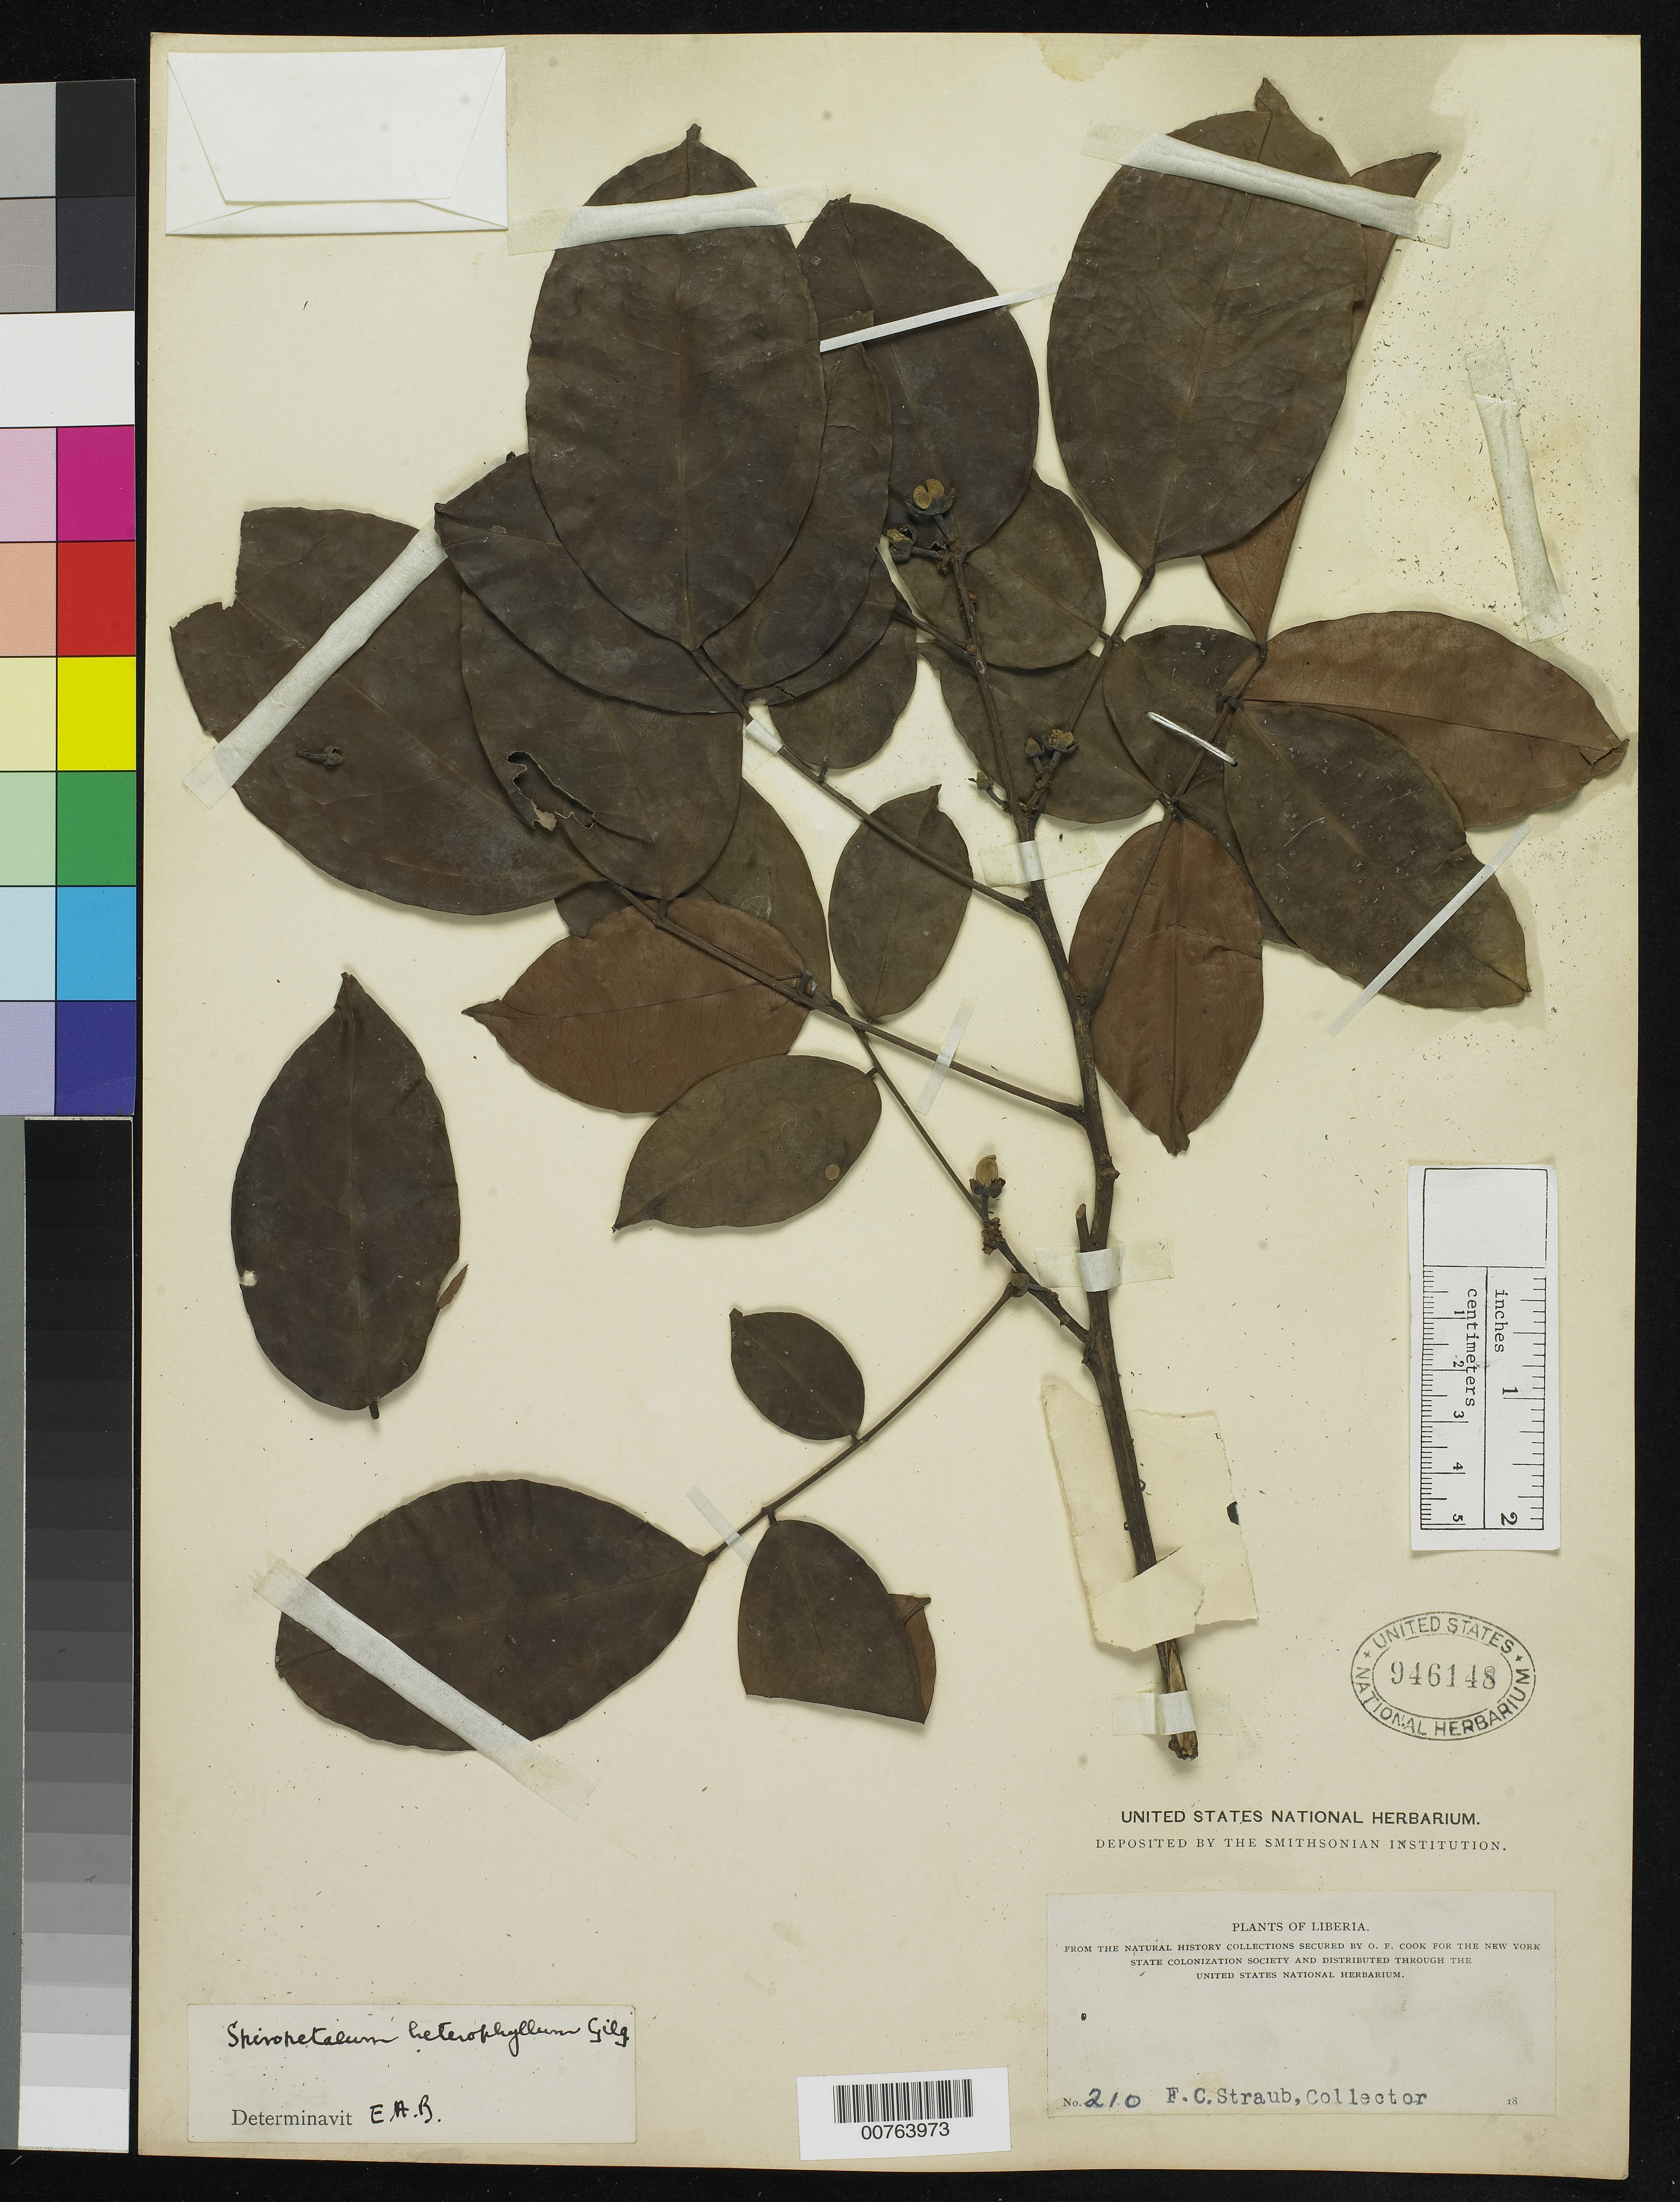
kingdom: Plantae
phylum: Tracheophyta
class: Magnoliopsida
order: Oxalidales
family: Connaraceae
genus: Rourea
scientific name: Rourea solanderi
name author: Baker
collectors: F. Straub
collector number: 210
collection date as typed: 18--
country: Liberia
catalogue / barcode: US 946148